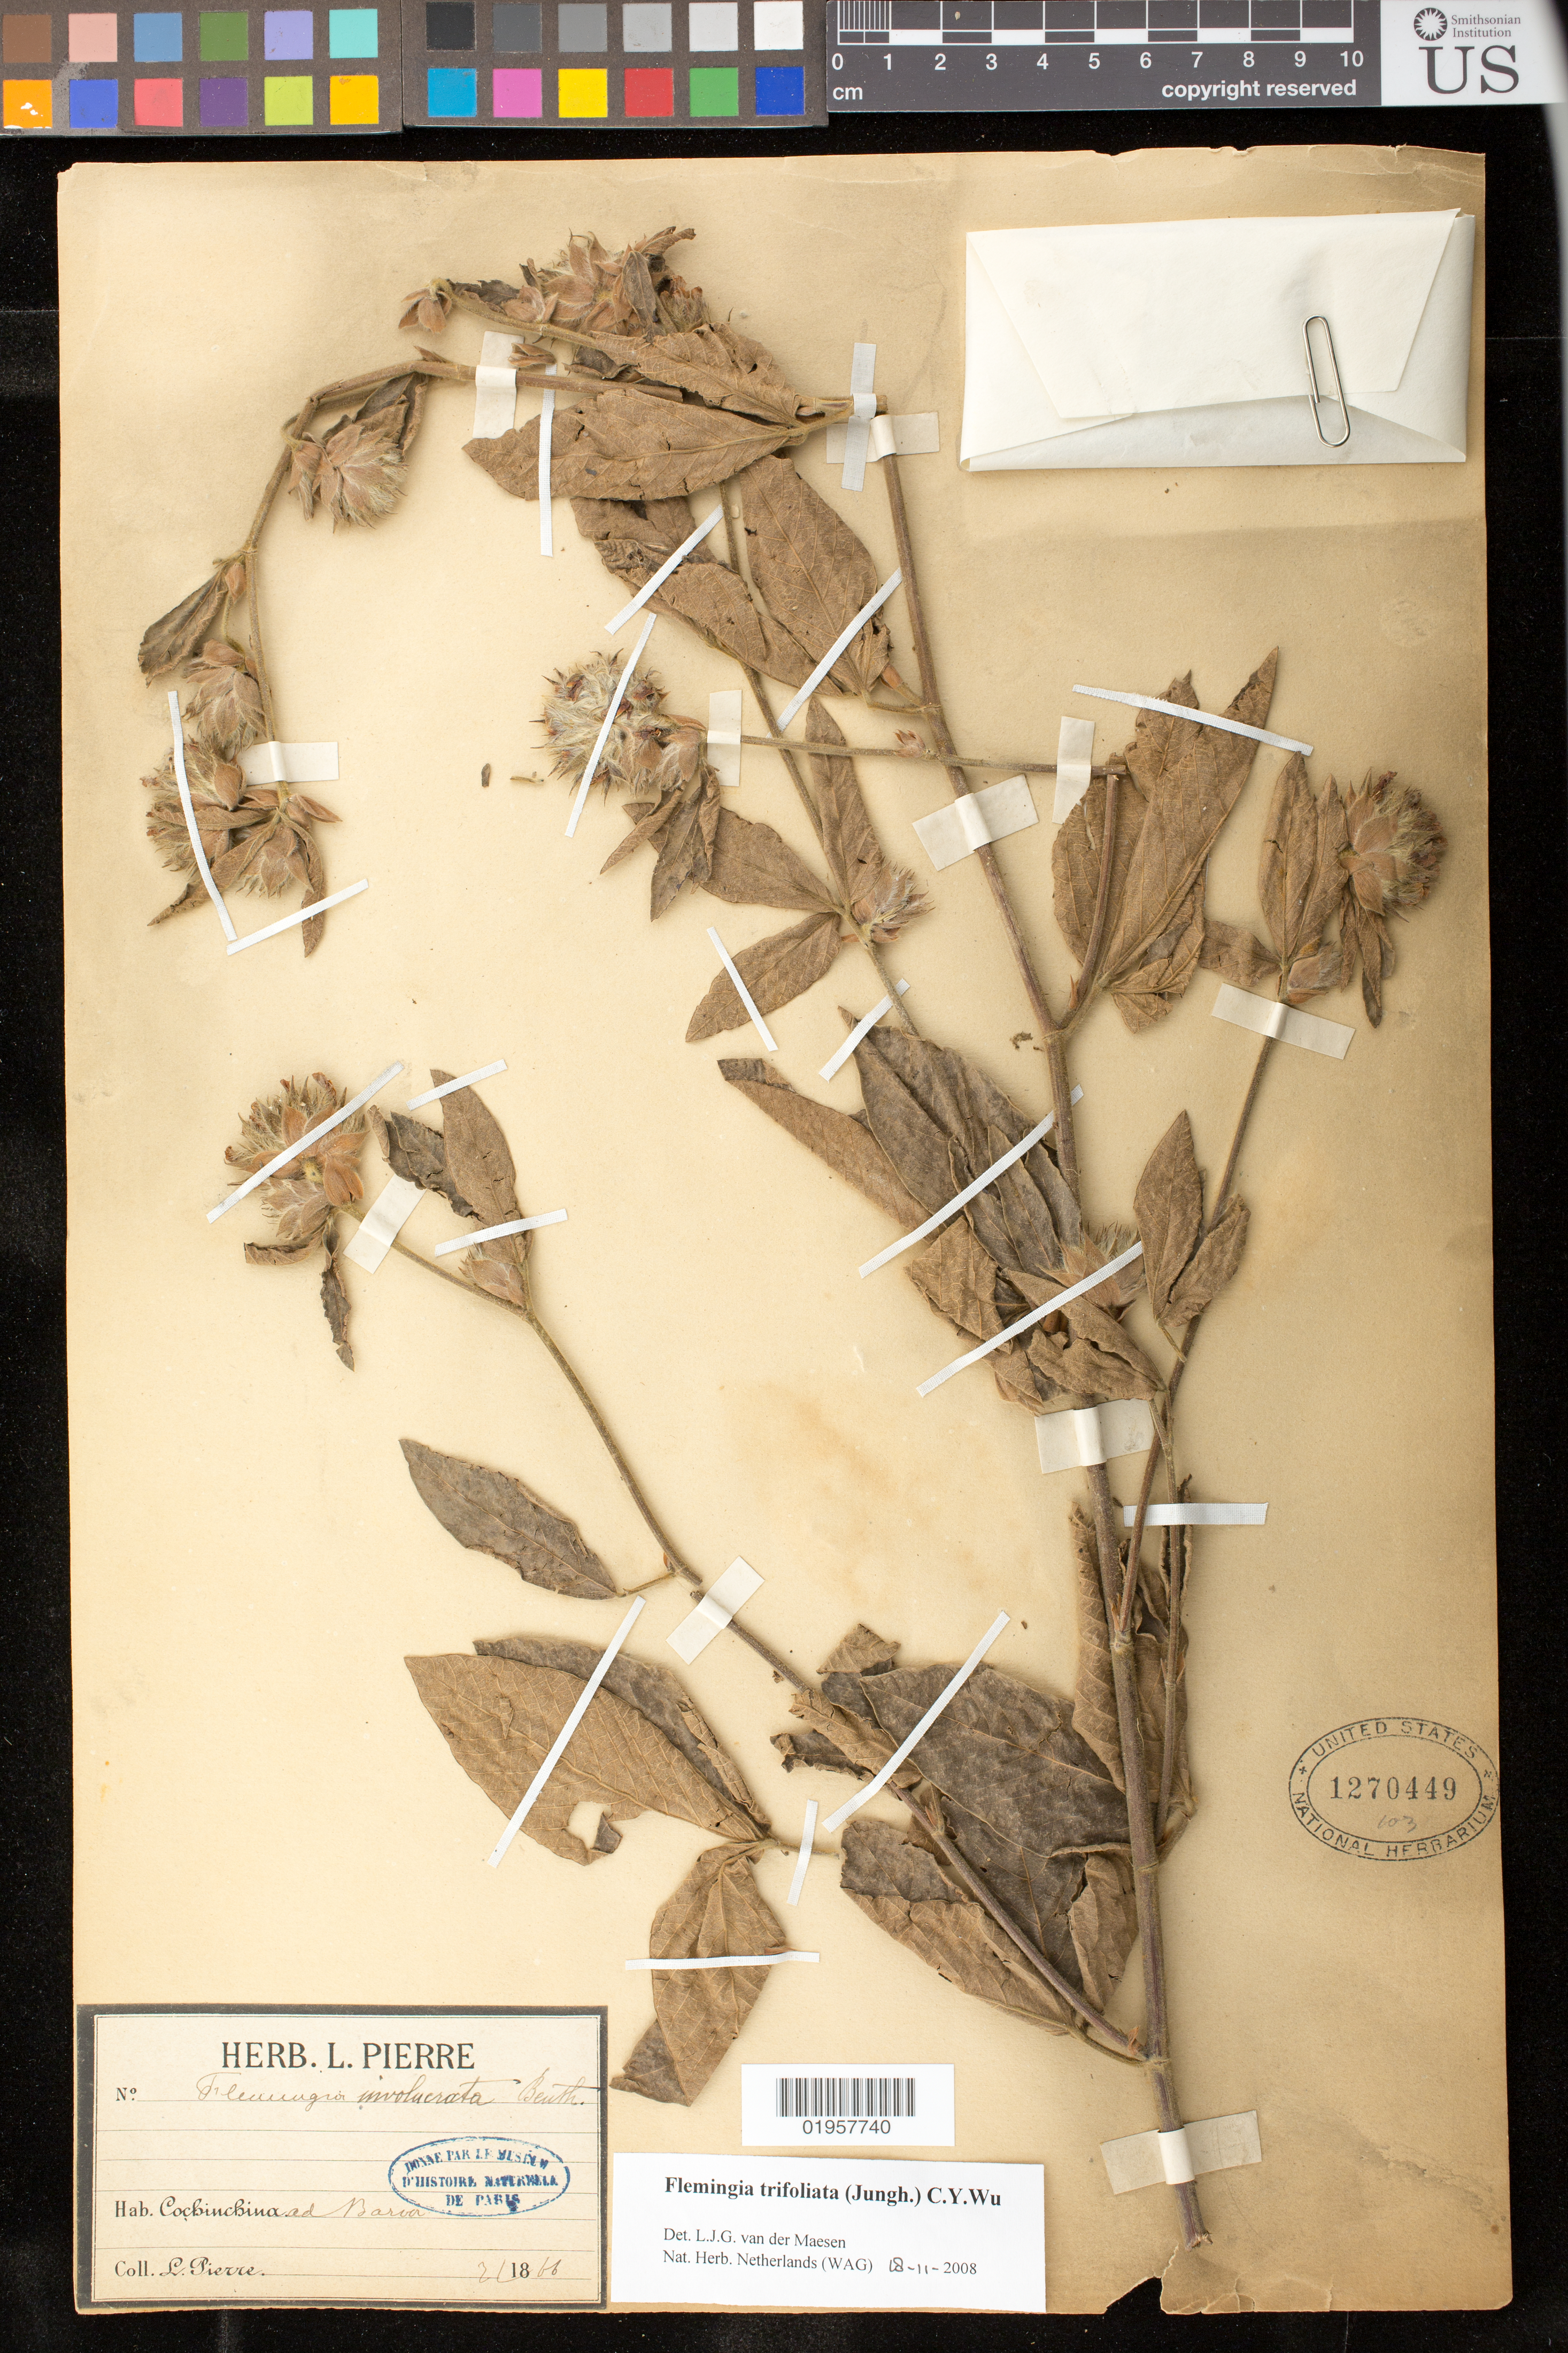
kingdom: Plantae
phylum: Tracheophyta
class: Magnoliopsida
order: Fabales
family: Fabaceae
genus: Flemingia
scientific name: Flemingia trifoliata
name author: (Jungh.) C.Y. Wu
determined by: Van Der Maesen, L. J. G., (WAG), Wageningen University (Netherlands)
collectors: L. Pierre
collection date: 1866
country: Vietnam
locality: Cochchina [Viet Nam], ad Baria [Bà Rịa ?]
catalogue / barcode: US 1270449